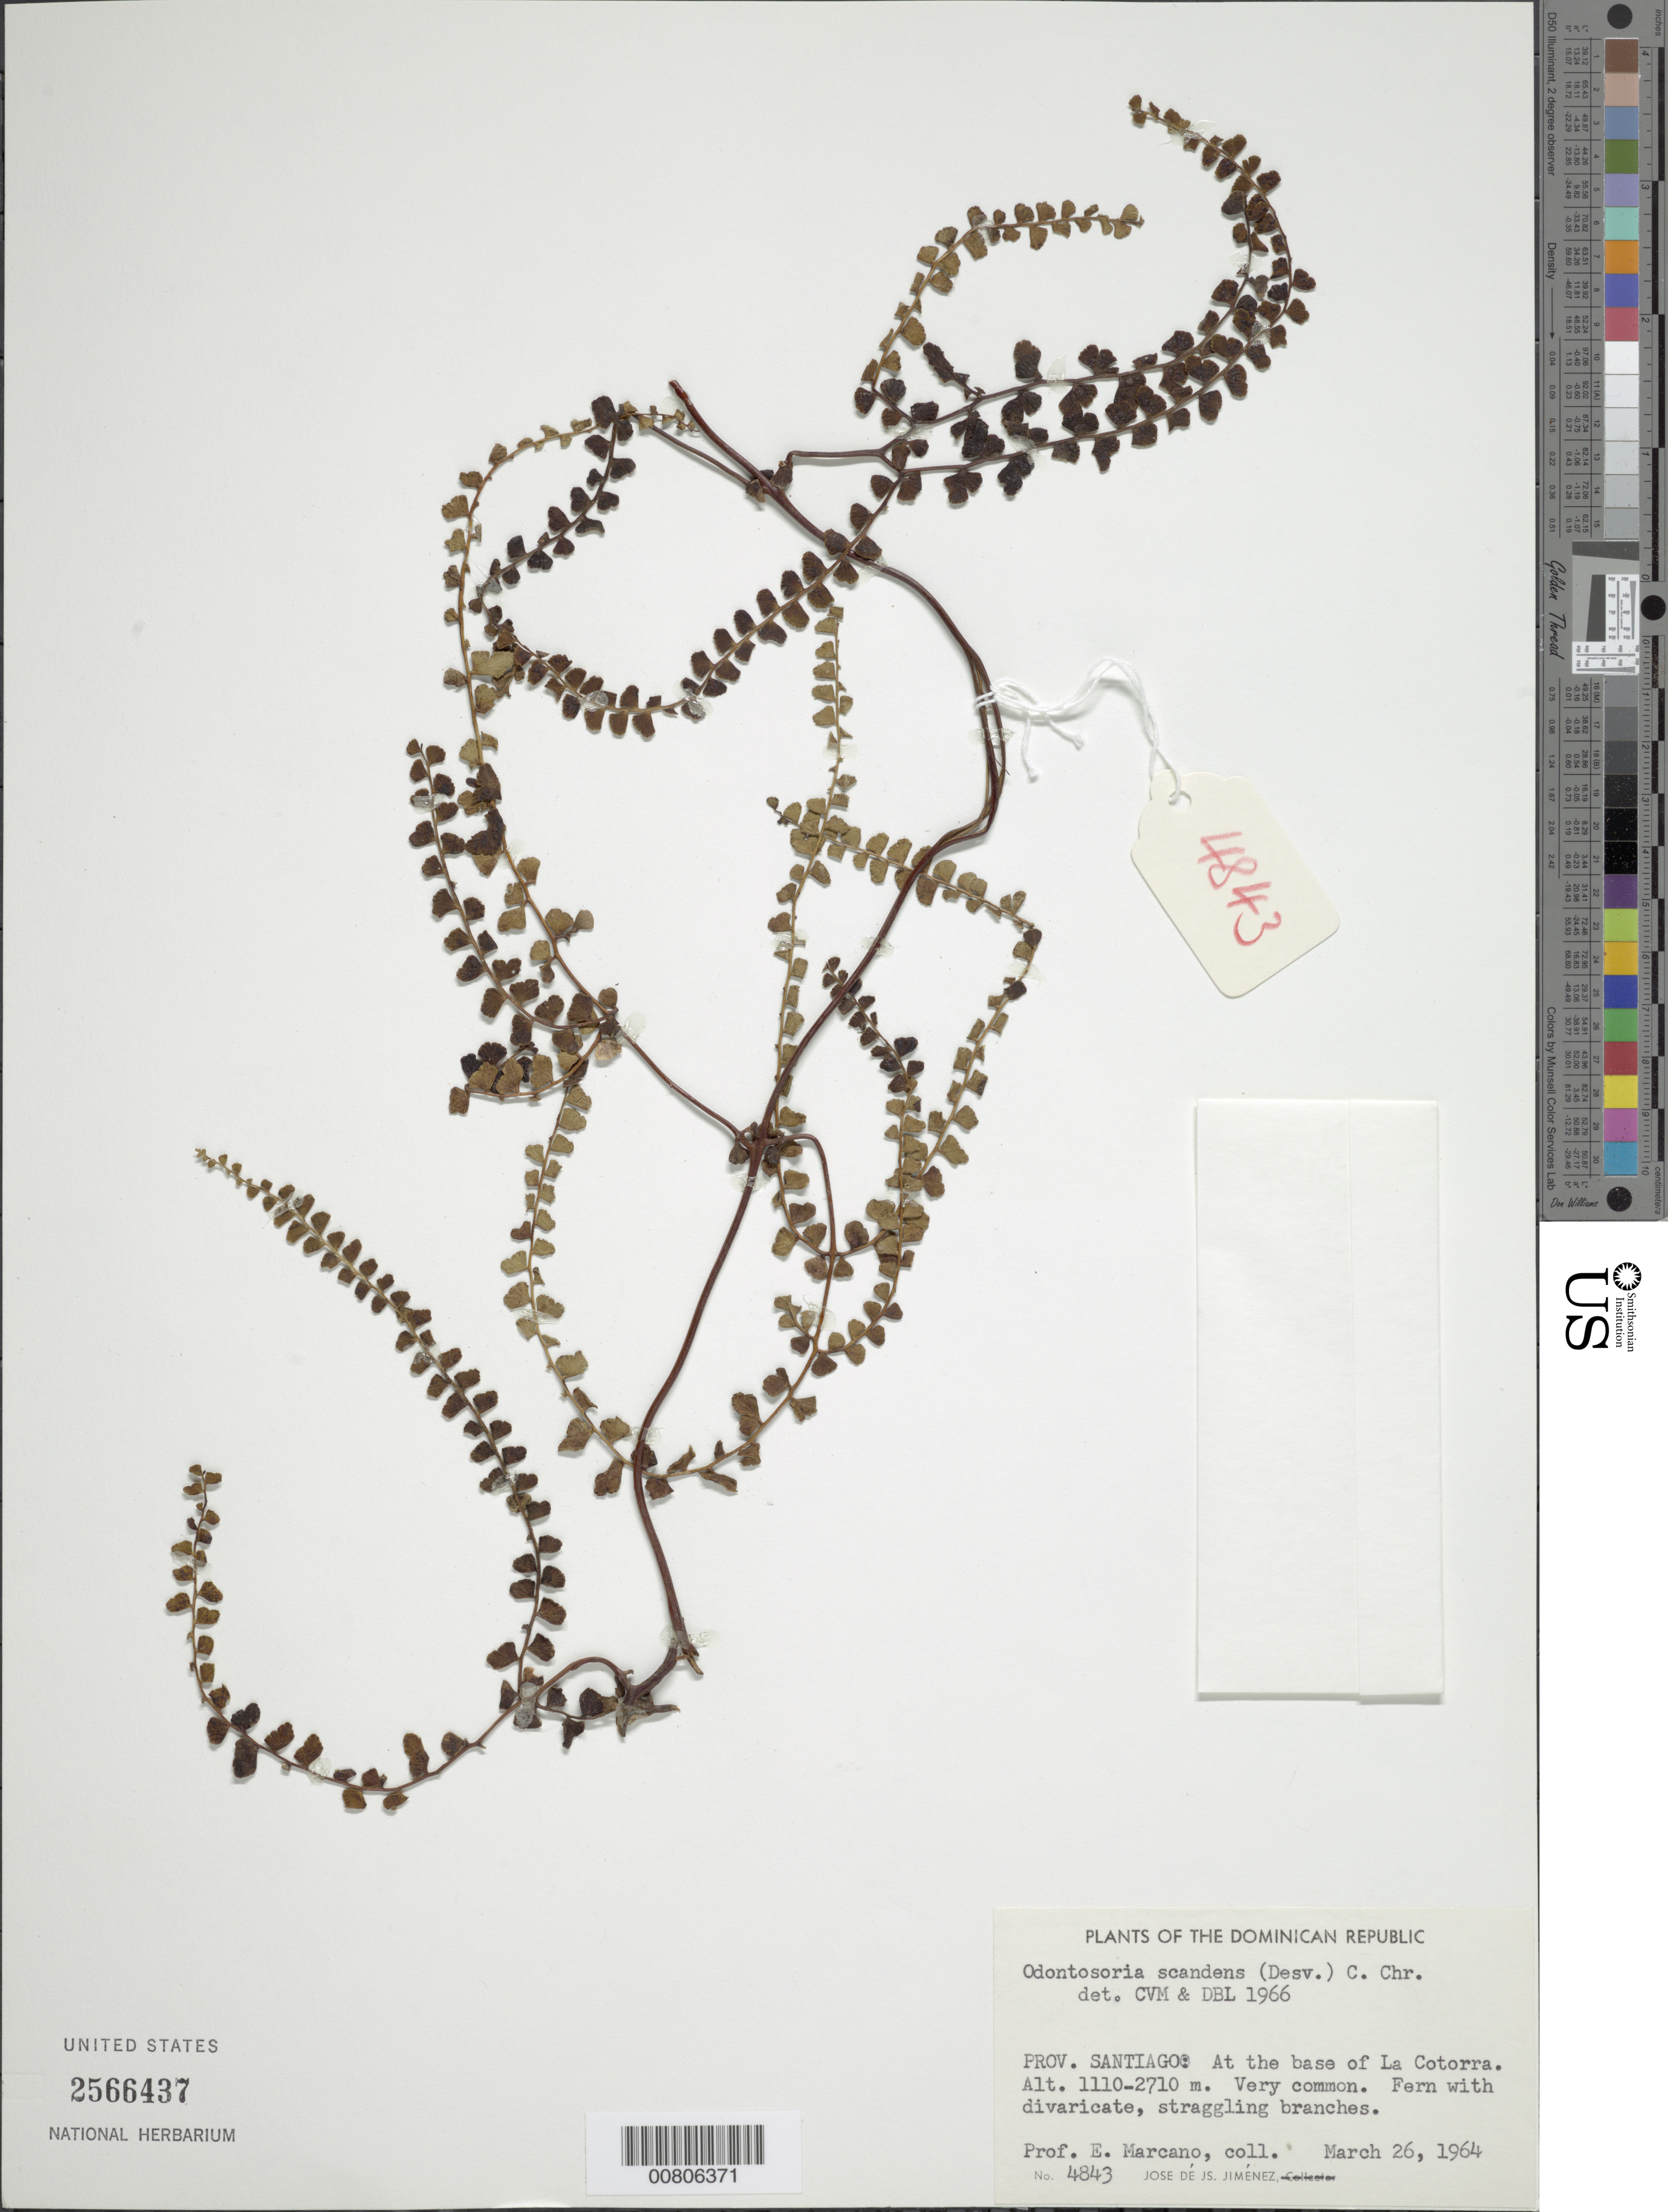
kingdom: Plantae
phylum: Tracheophyta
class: Polypodiopsida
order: Polypodiales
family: Lindsaeaceae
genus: Odontosoria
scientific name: Odontosoria scandens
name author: (Desv.) C. Chr.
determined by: Morton, C. V.; Lellinger, D. B.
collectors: L. Marcano-Berti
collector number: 4843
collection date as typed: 26 Mar 1964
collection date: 1964-03-26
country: Dominican Republic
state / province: Santiago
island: Hispaniola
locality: La Cotorra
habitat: Base of mt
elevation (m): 1110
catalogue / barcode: US 2566437